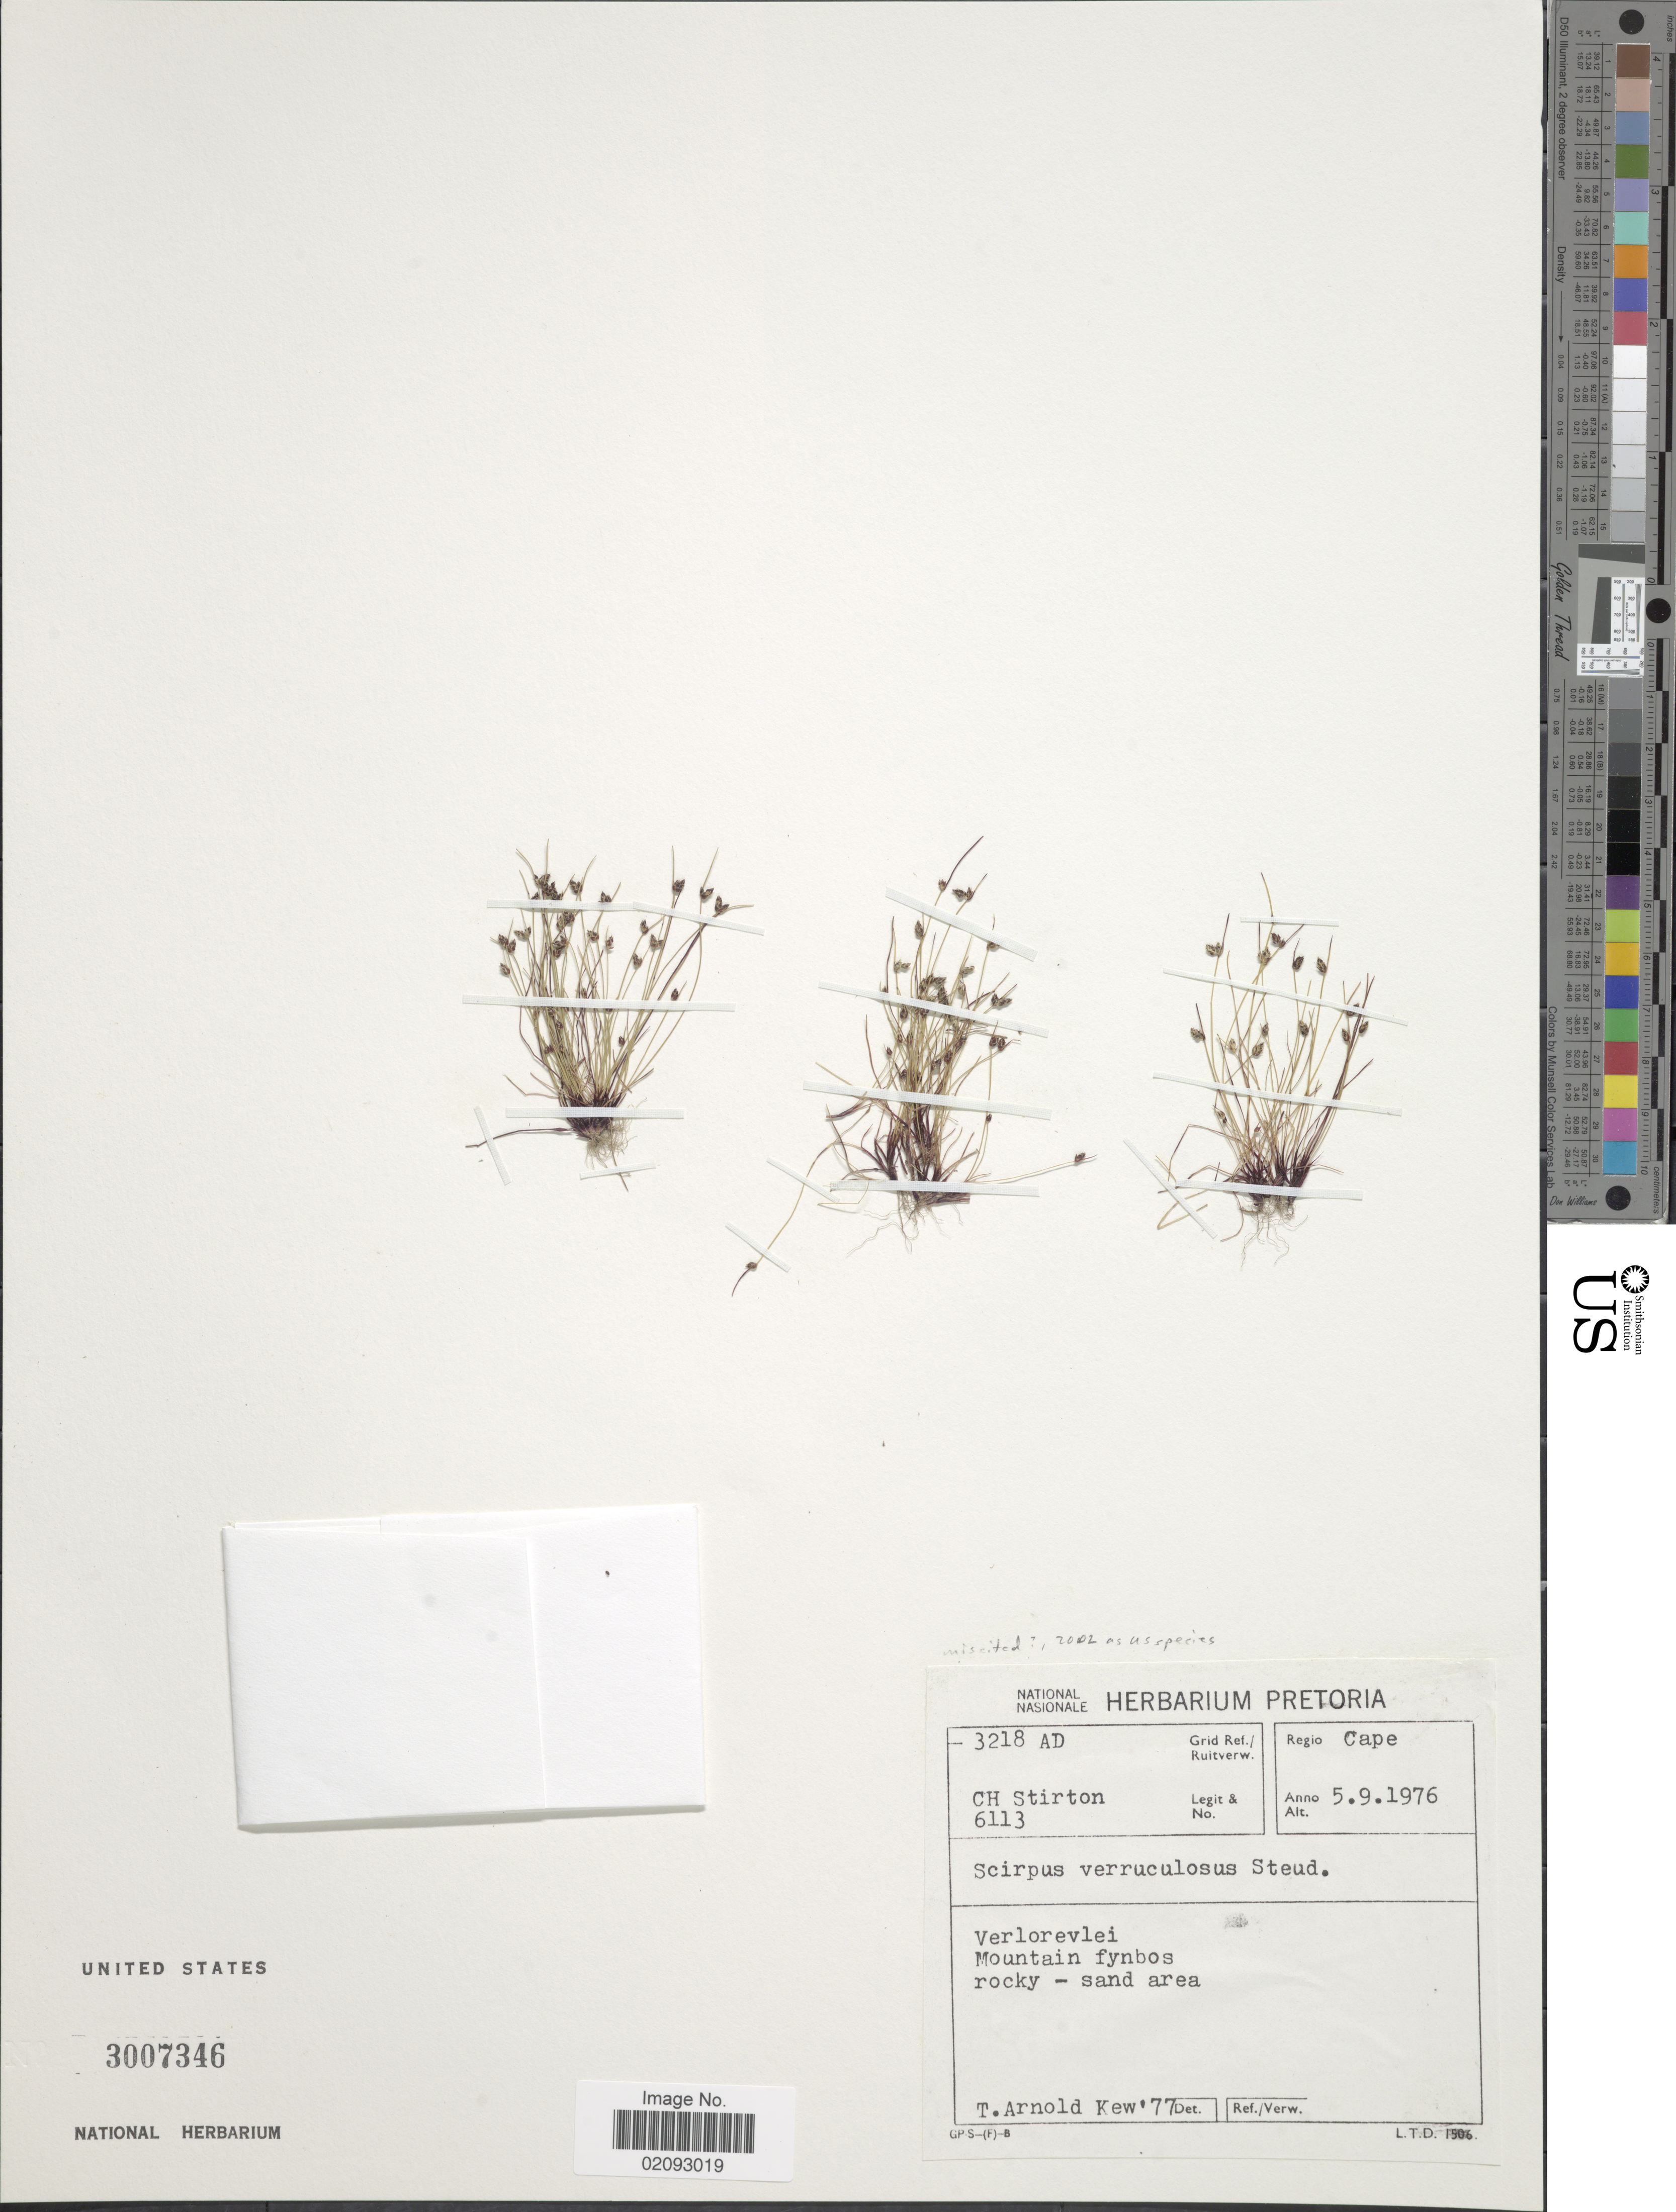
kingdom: Plantae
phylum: Tracheophyta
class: Liliopsida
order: Poales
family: Cyperaceae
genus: Ficinia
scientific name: Ficinia marginata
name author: (Thunb.) Fourc.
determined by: Strong, Mark T., (BOT), Smithsonian Institution - National Museum of Natural History (UNITED STATES)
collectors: C. H. Stirton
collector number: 6113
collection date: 1976-09-05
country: South Africa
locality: Regio Cape, Verlorevlei, Mountain fynbos rocky - sand area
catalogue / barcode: US 3007346